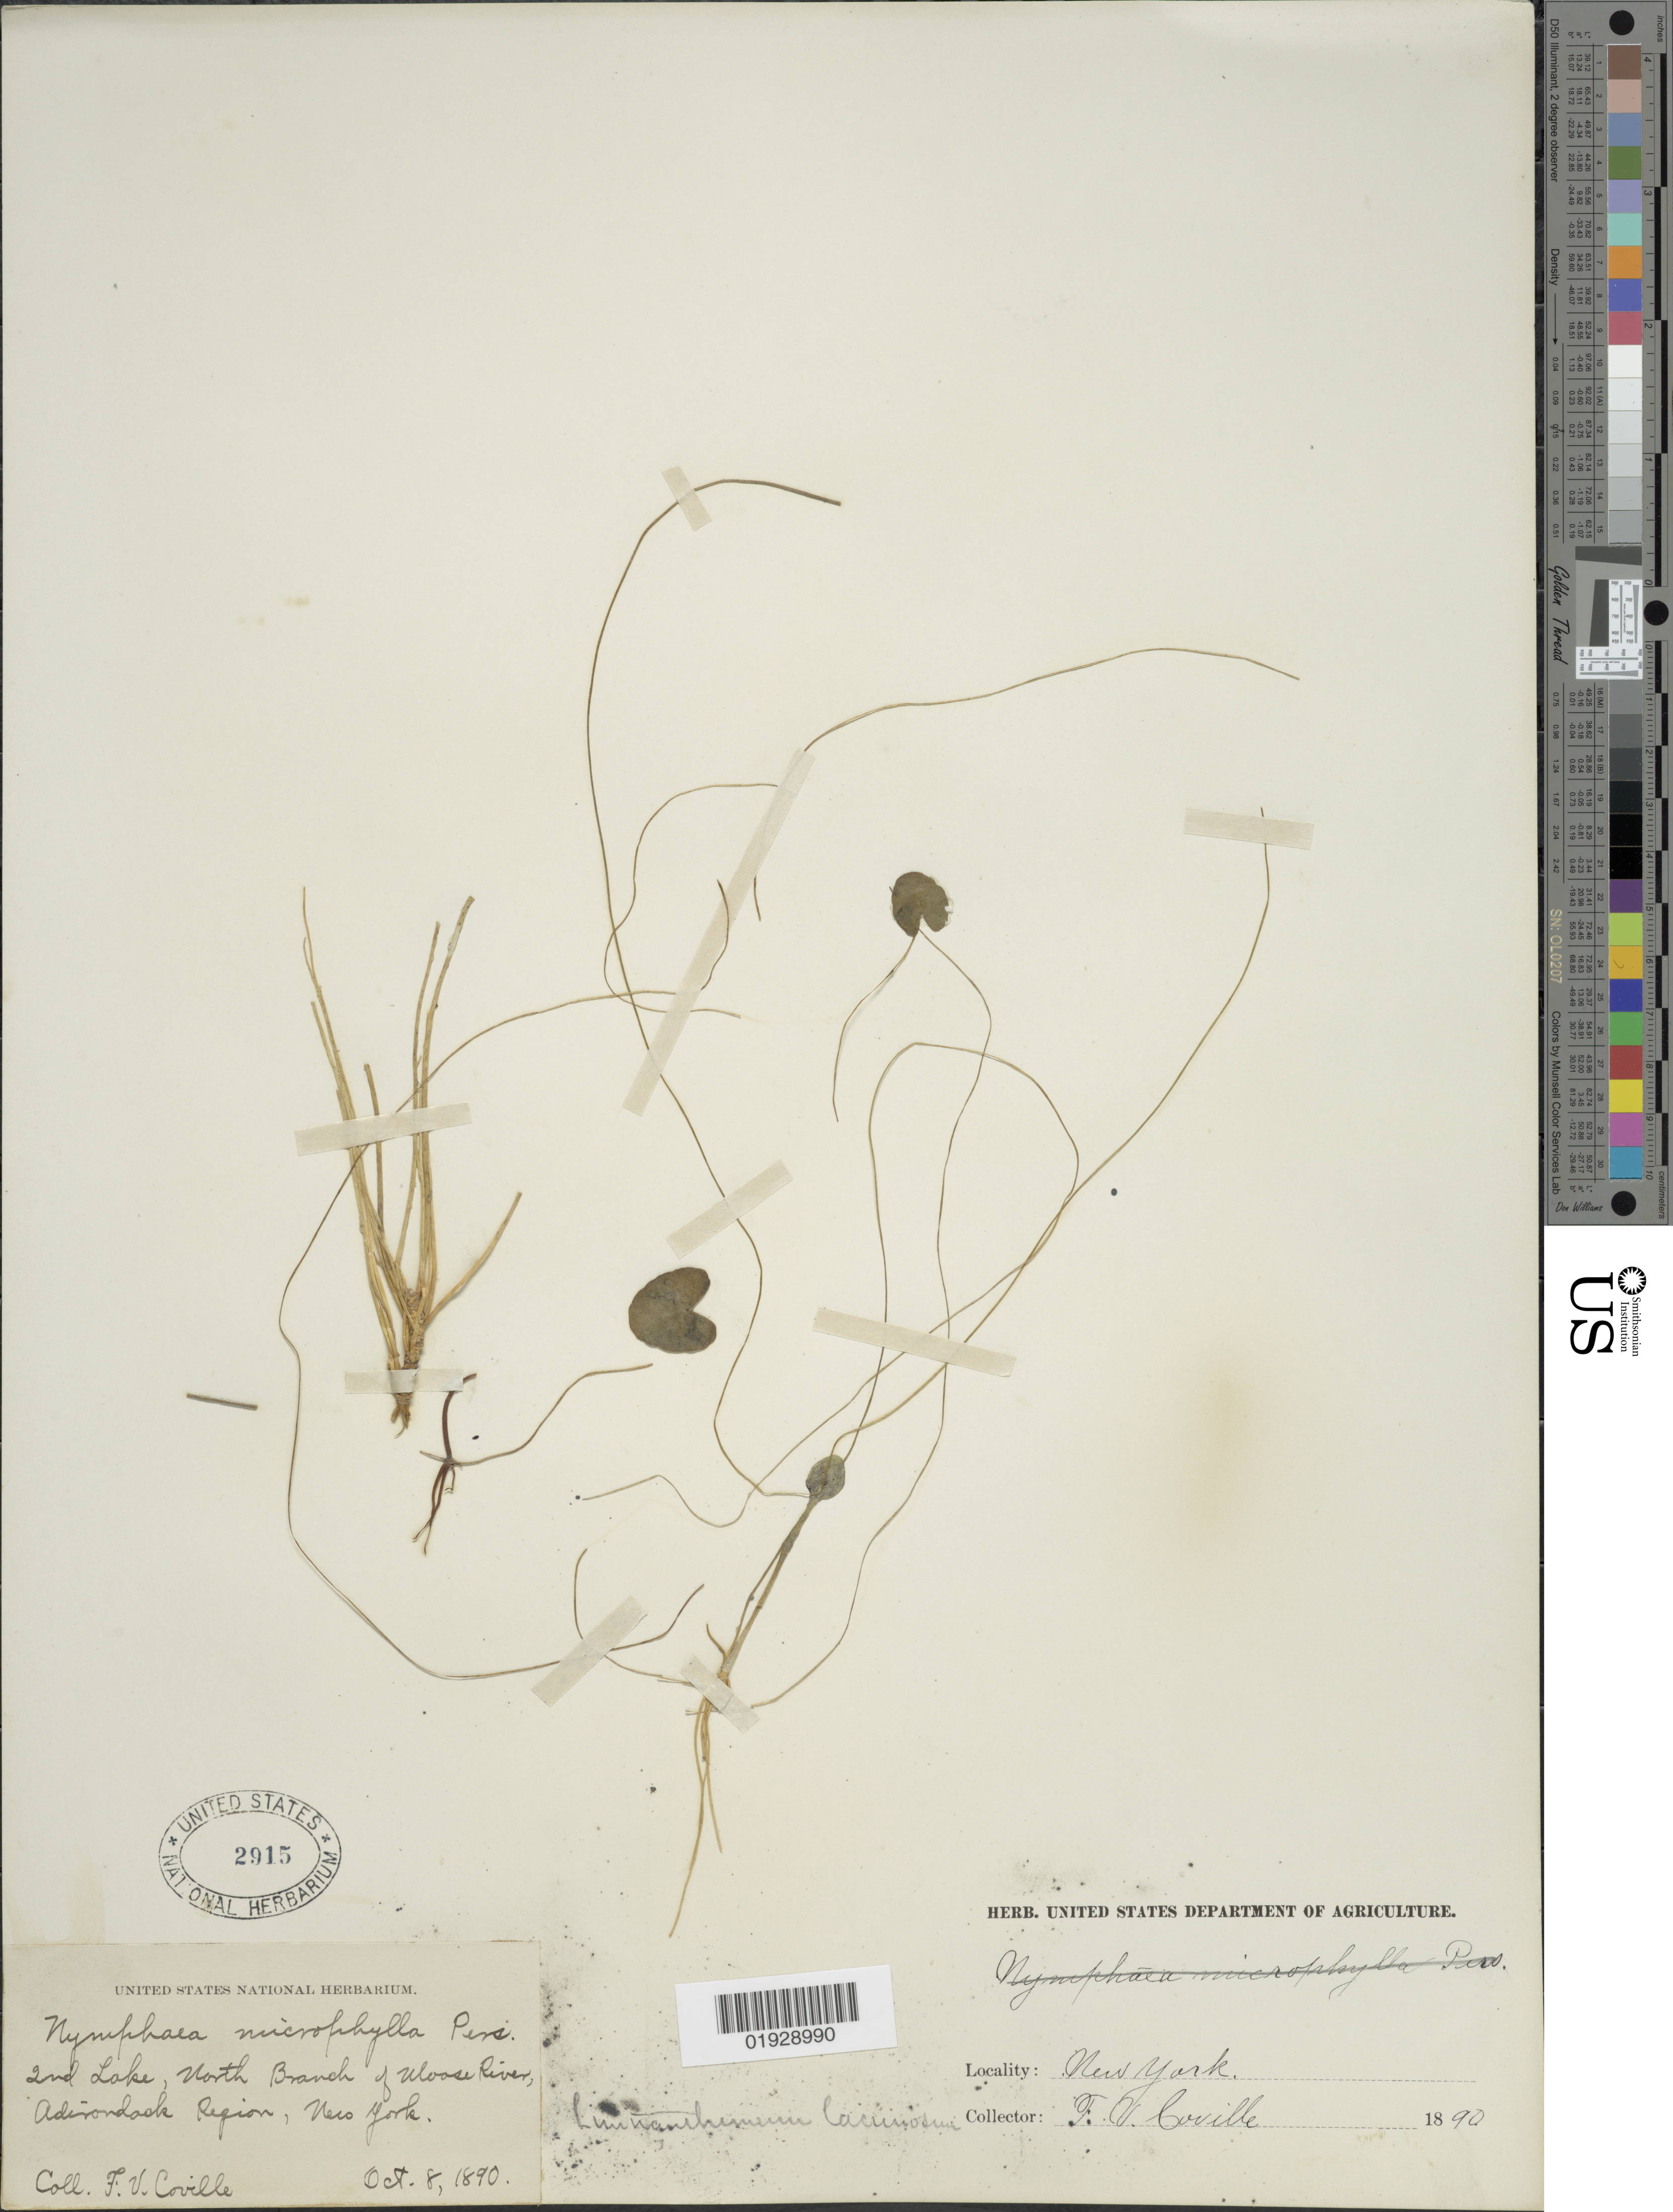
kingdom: Plantae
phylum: Tracheophyta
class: Magnoliopsida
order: Asterales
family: Menyanthaceae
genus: Nymphoides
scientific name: Nymphoides lacunosum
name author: Fernald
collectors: F. V. Coville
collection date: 1890-10-08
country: United States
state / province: New York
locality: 2nd Lake, North Branch of Moose River, Adirondack Region.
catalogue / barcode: US 2915